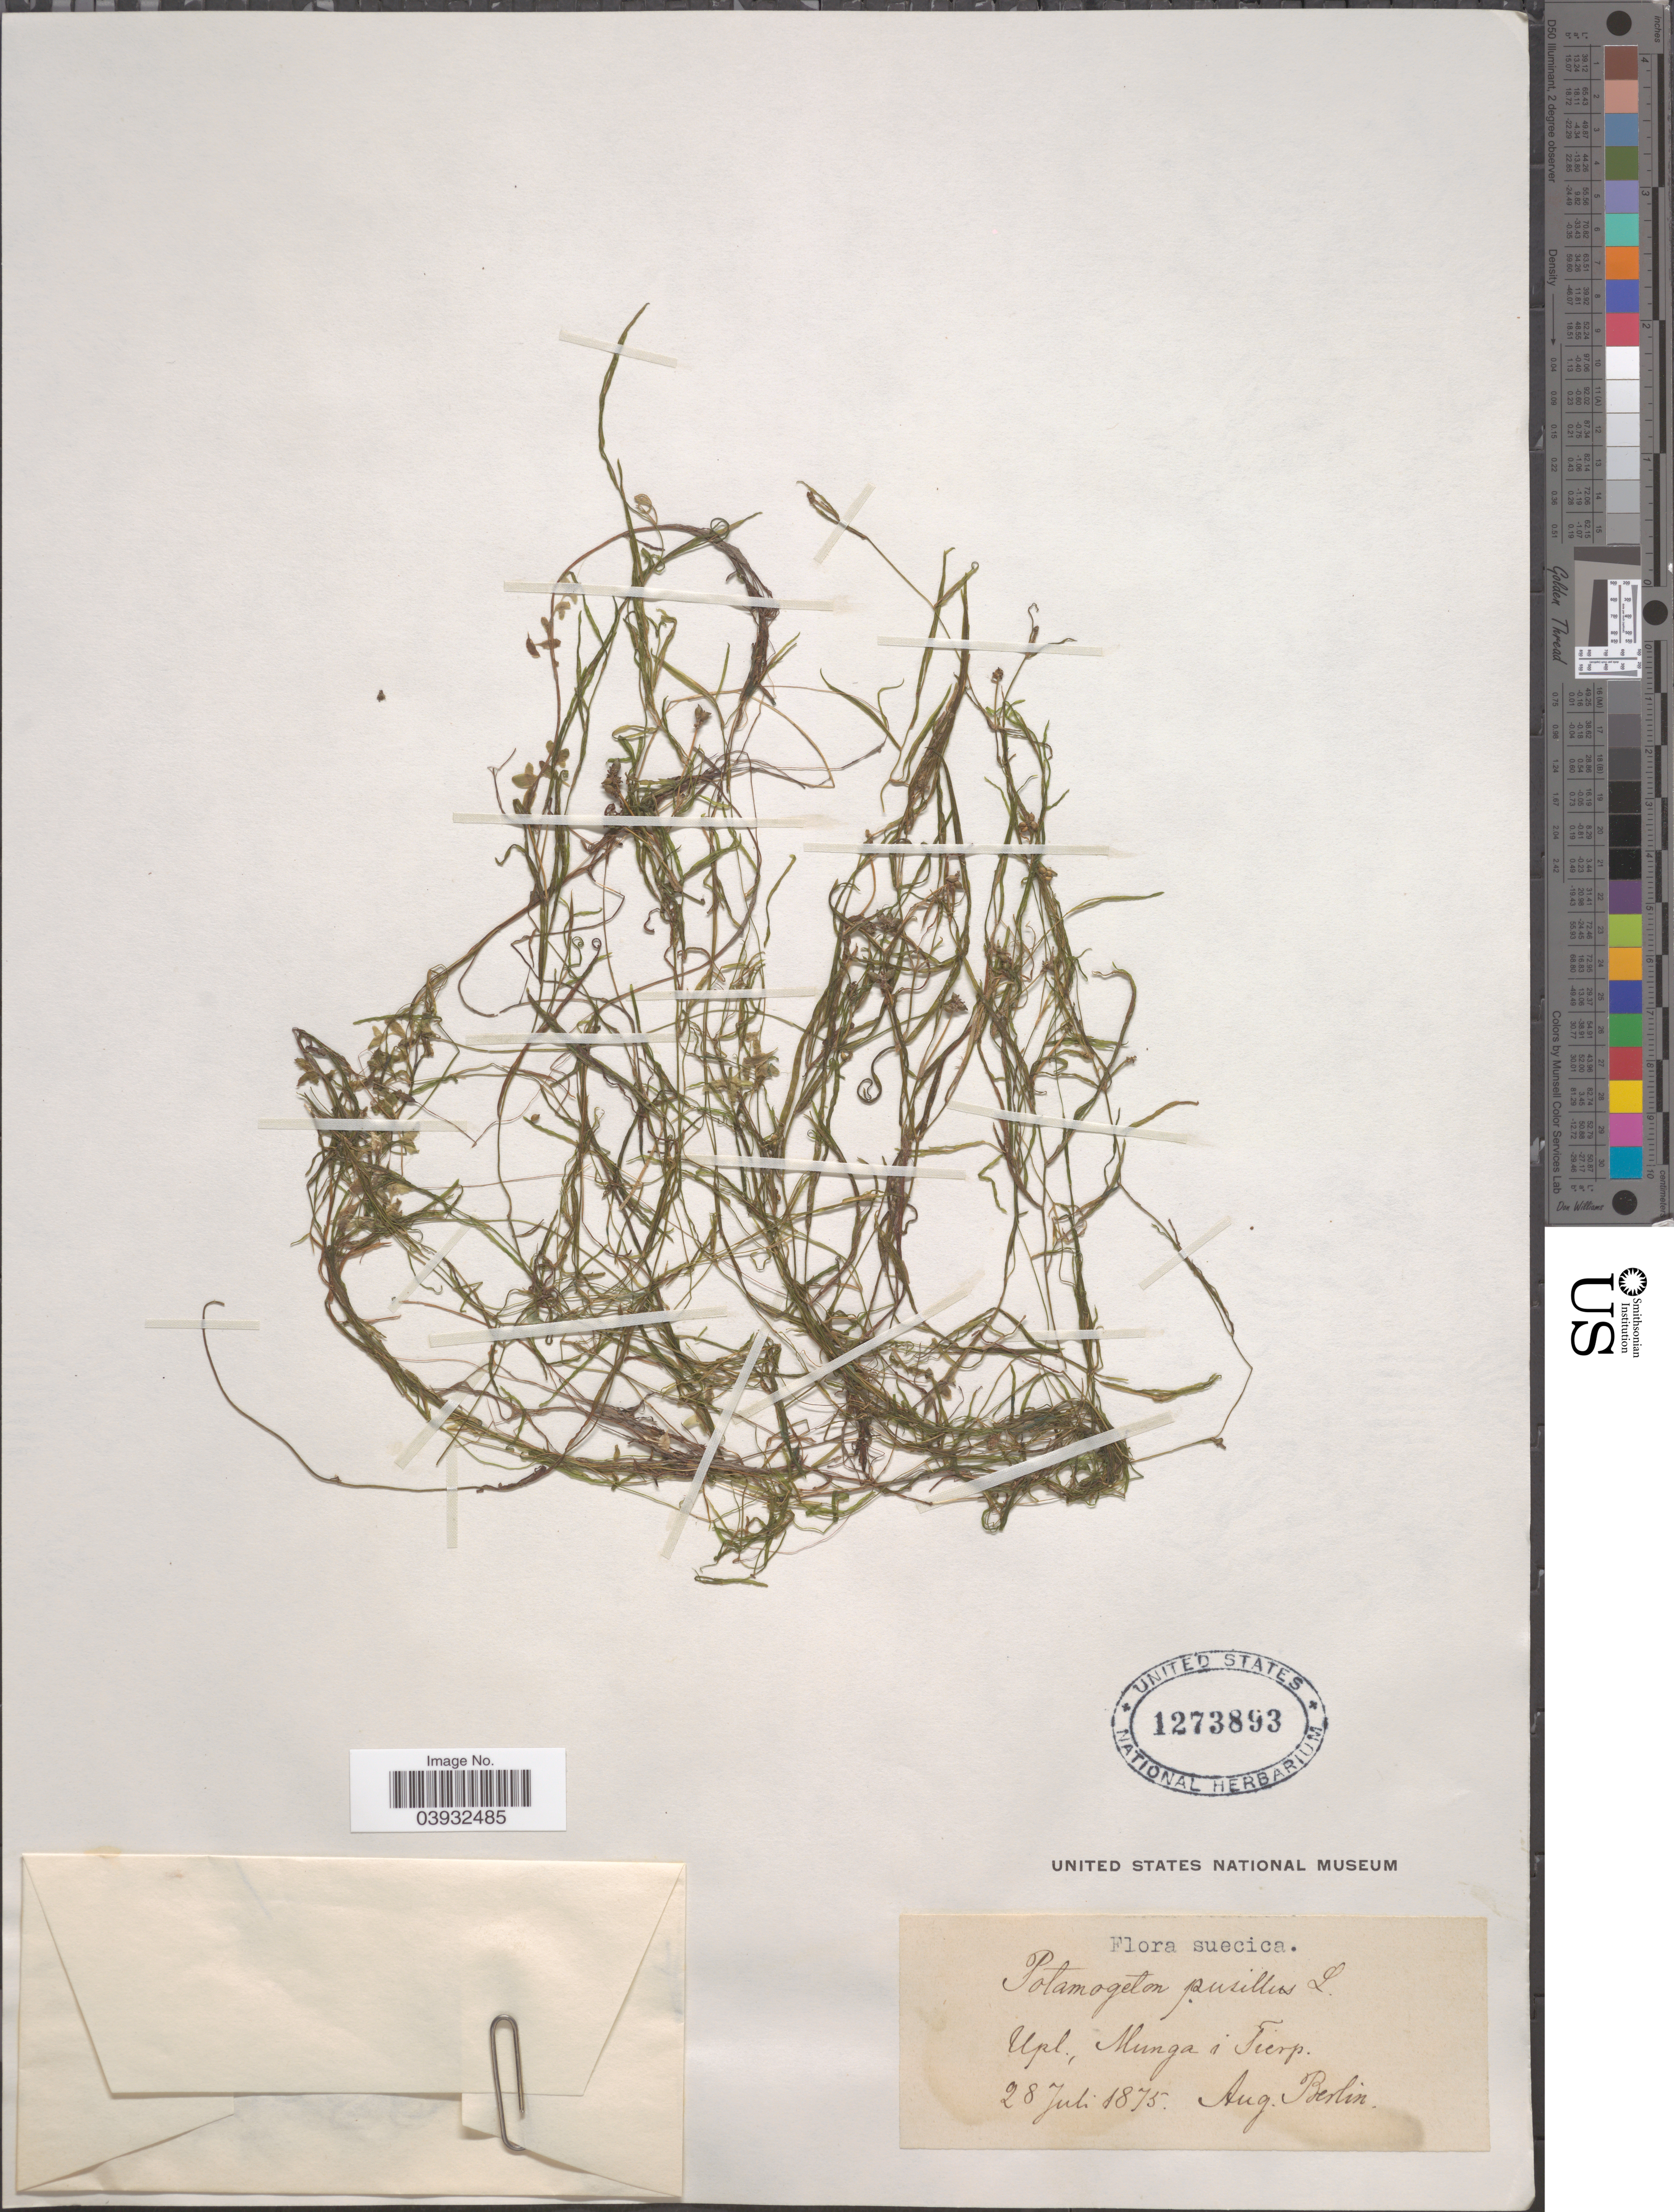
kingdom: Plantae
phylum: Tracheophyta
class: Liliopsida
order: Alismatales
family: Potamogetonaceae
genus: Potamogeton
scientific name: Potamogeton pusillus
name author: L.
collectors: A. Berlin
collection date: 1875-07-28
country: Sweden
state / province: Uppsala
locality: Upl. Munga i Tierps.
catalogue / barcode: US 1273893